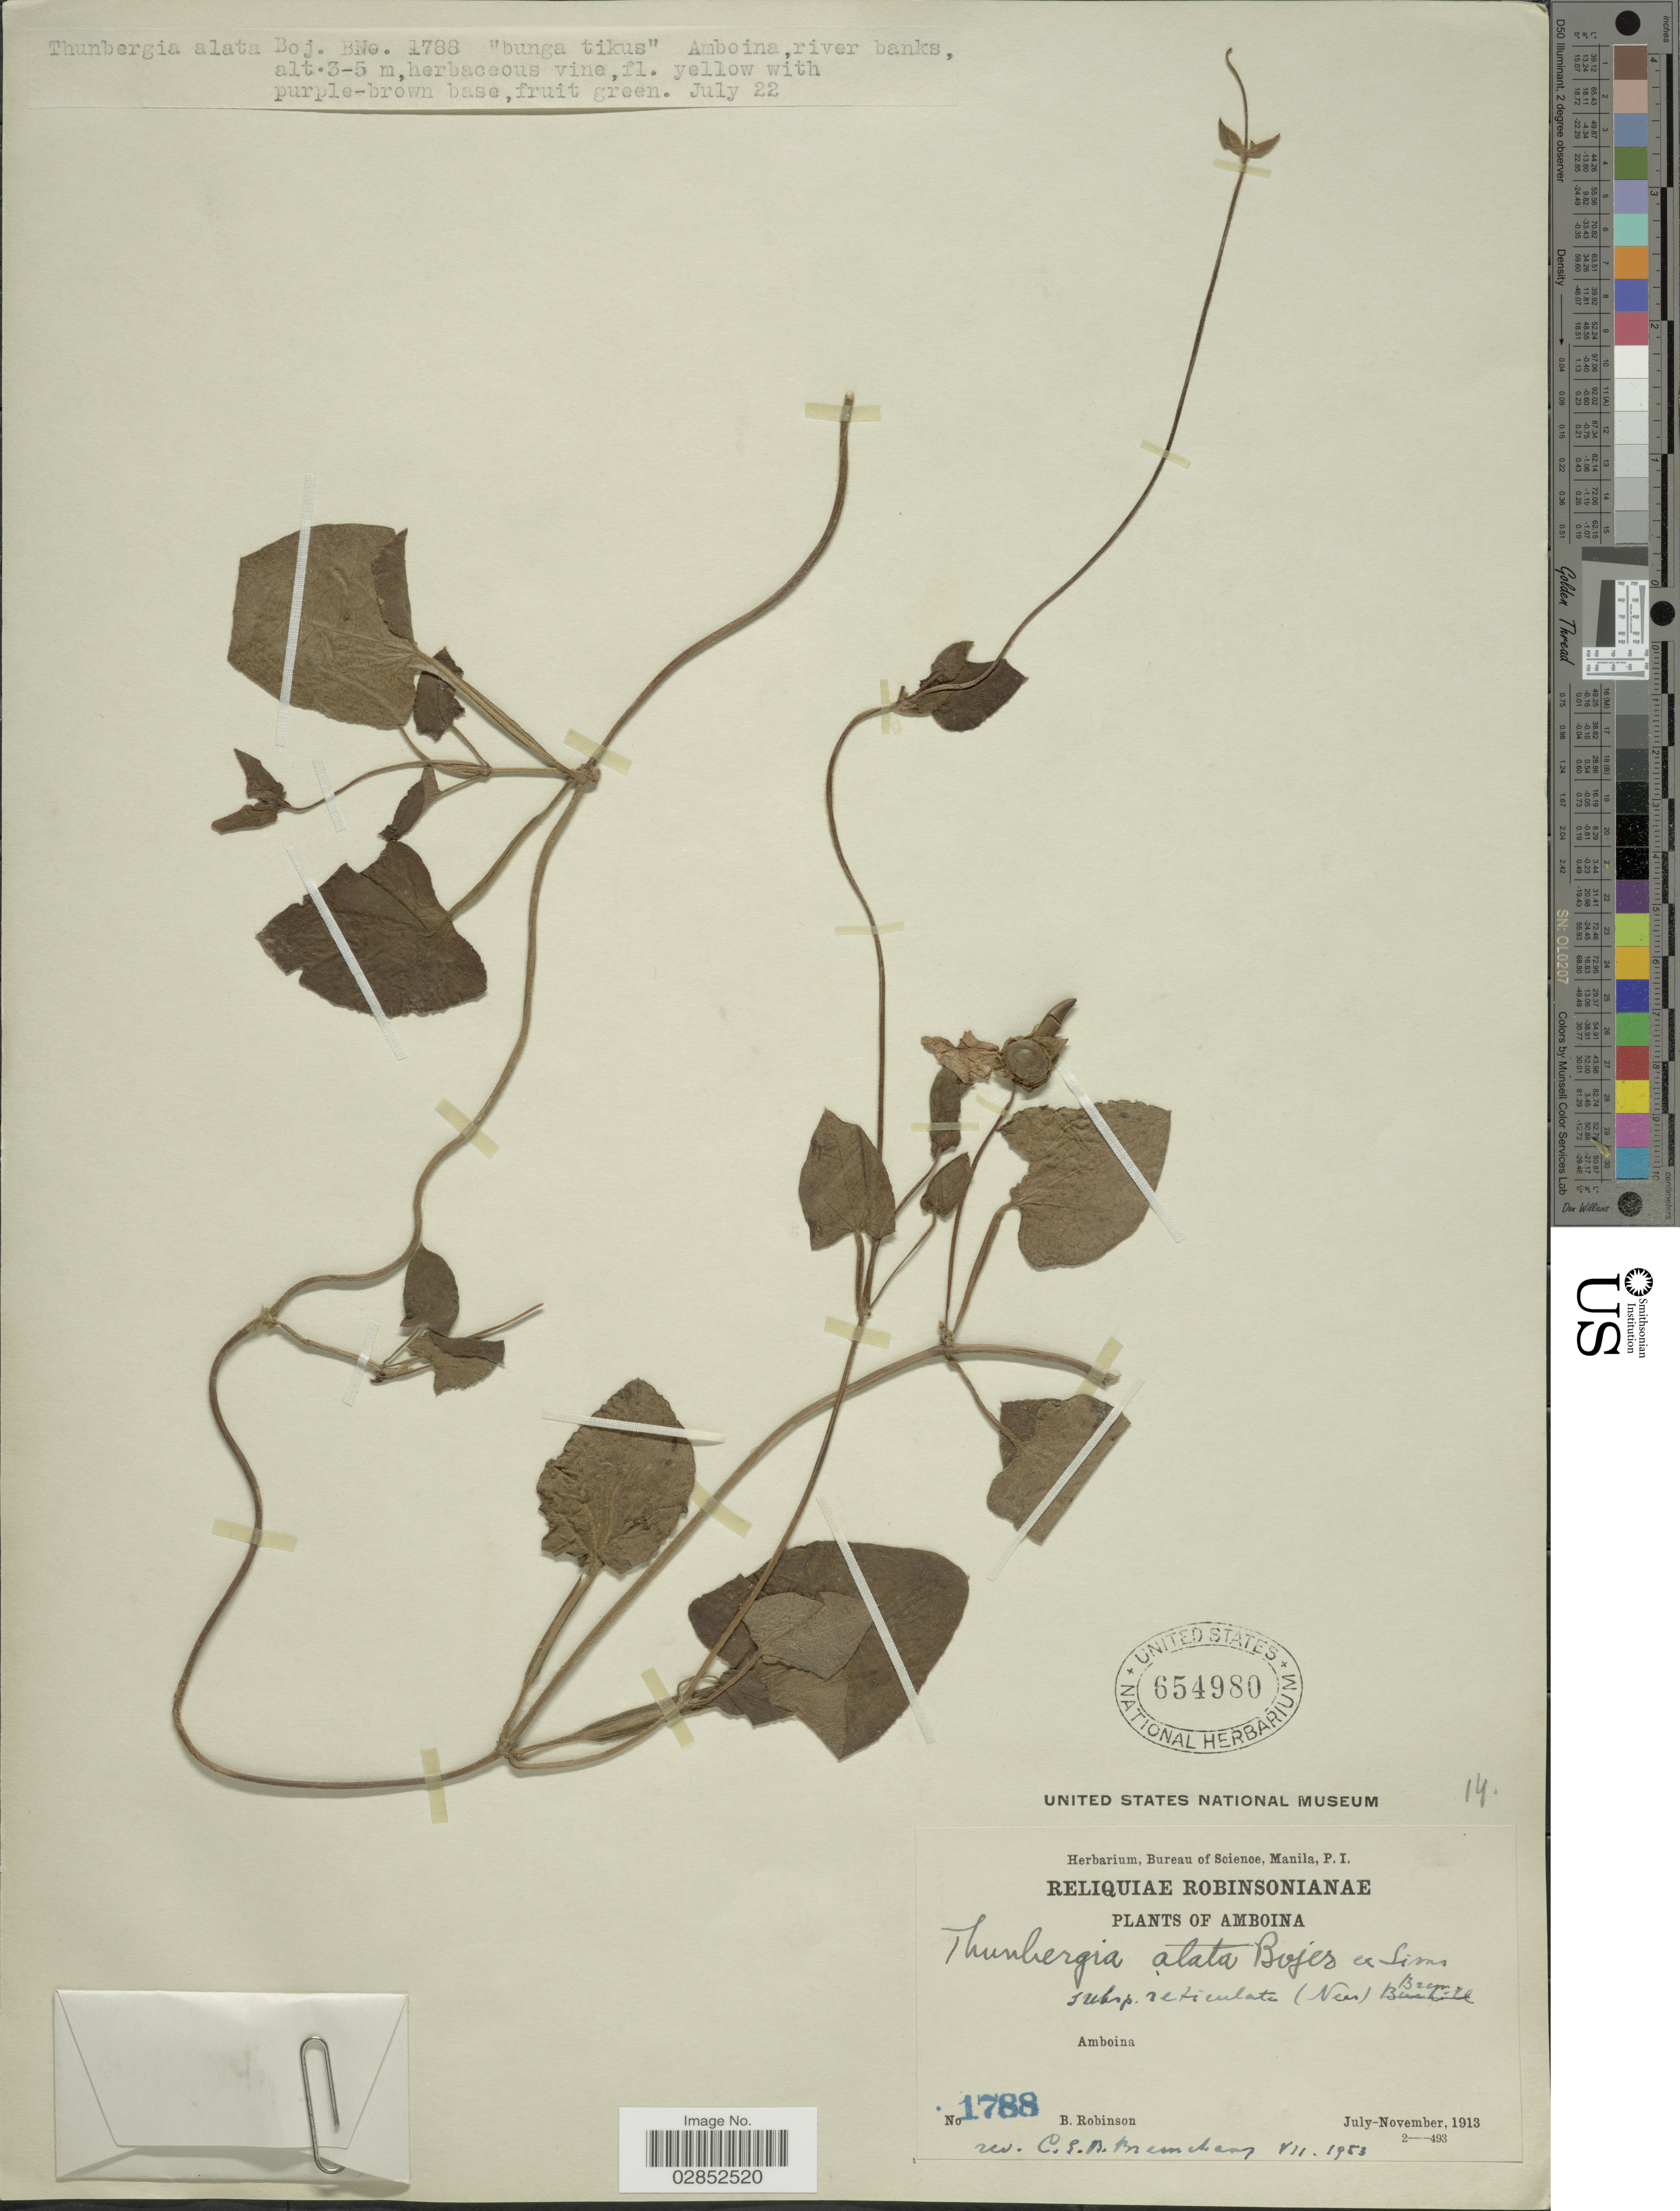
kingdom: Plantae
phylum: Tracheophyta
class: Magnoliopsida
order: Lamiales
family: Acanthaceae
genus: Thunbergia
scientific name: Thunbergia alata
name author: Bojer ex Sims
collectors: B. Robinson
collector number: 1788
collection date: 1913-07/1913-11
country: Indonesia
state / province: Maluku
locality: Amboina.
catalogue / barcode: US 654980